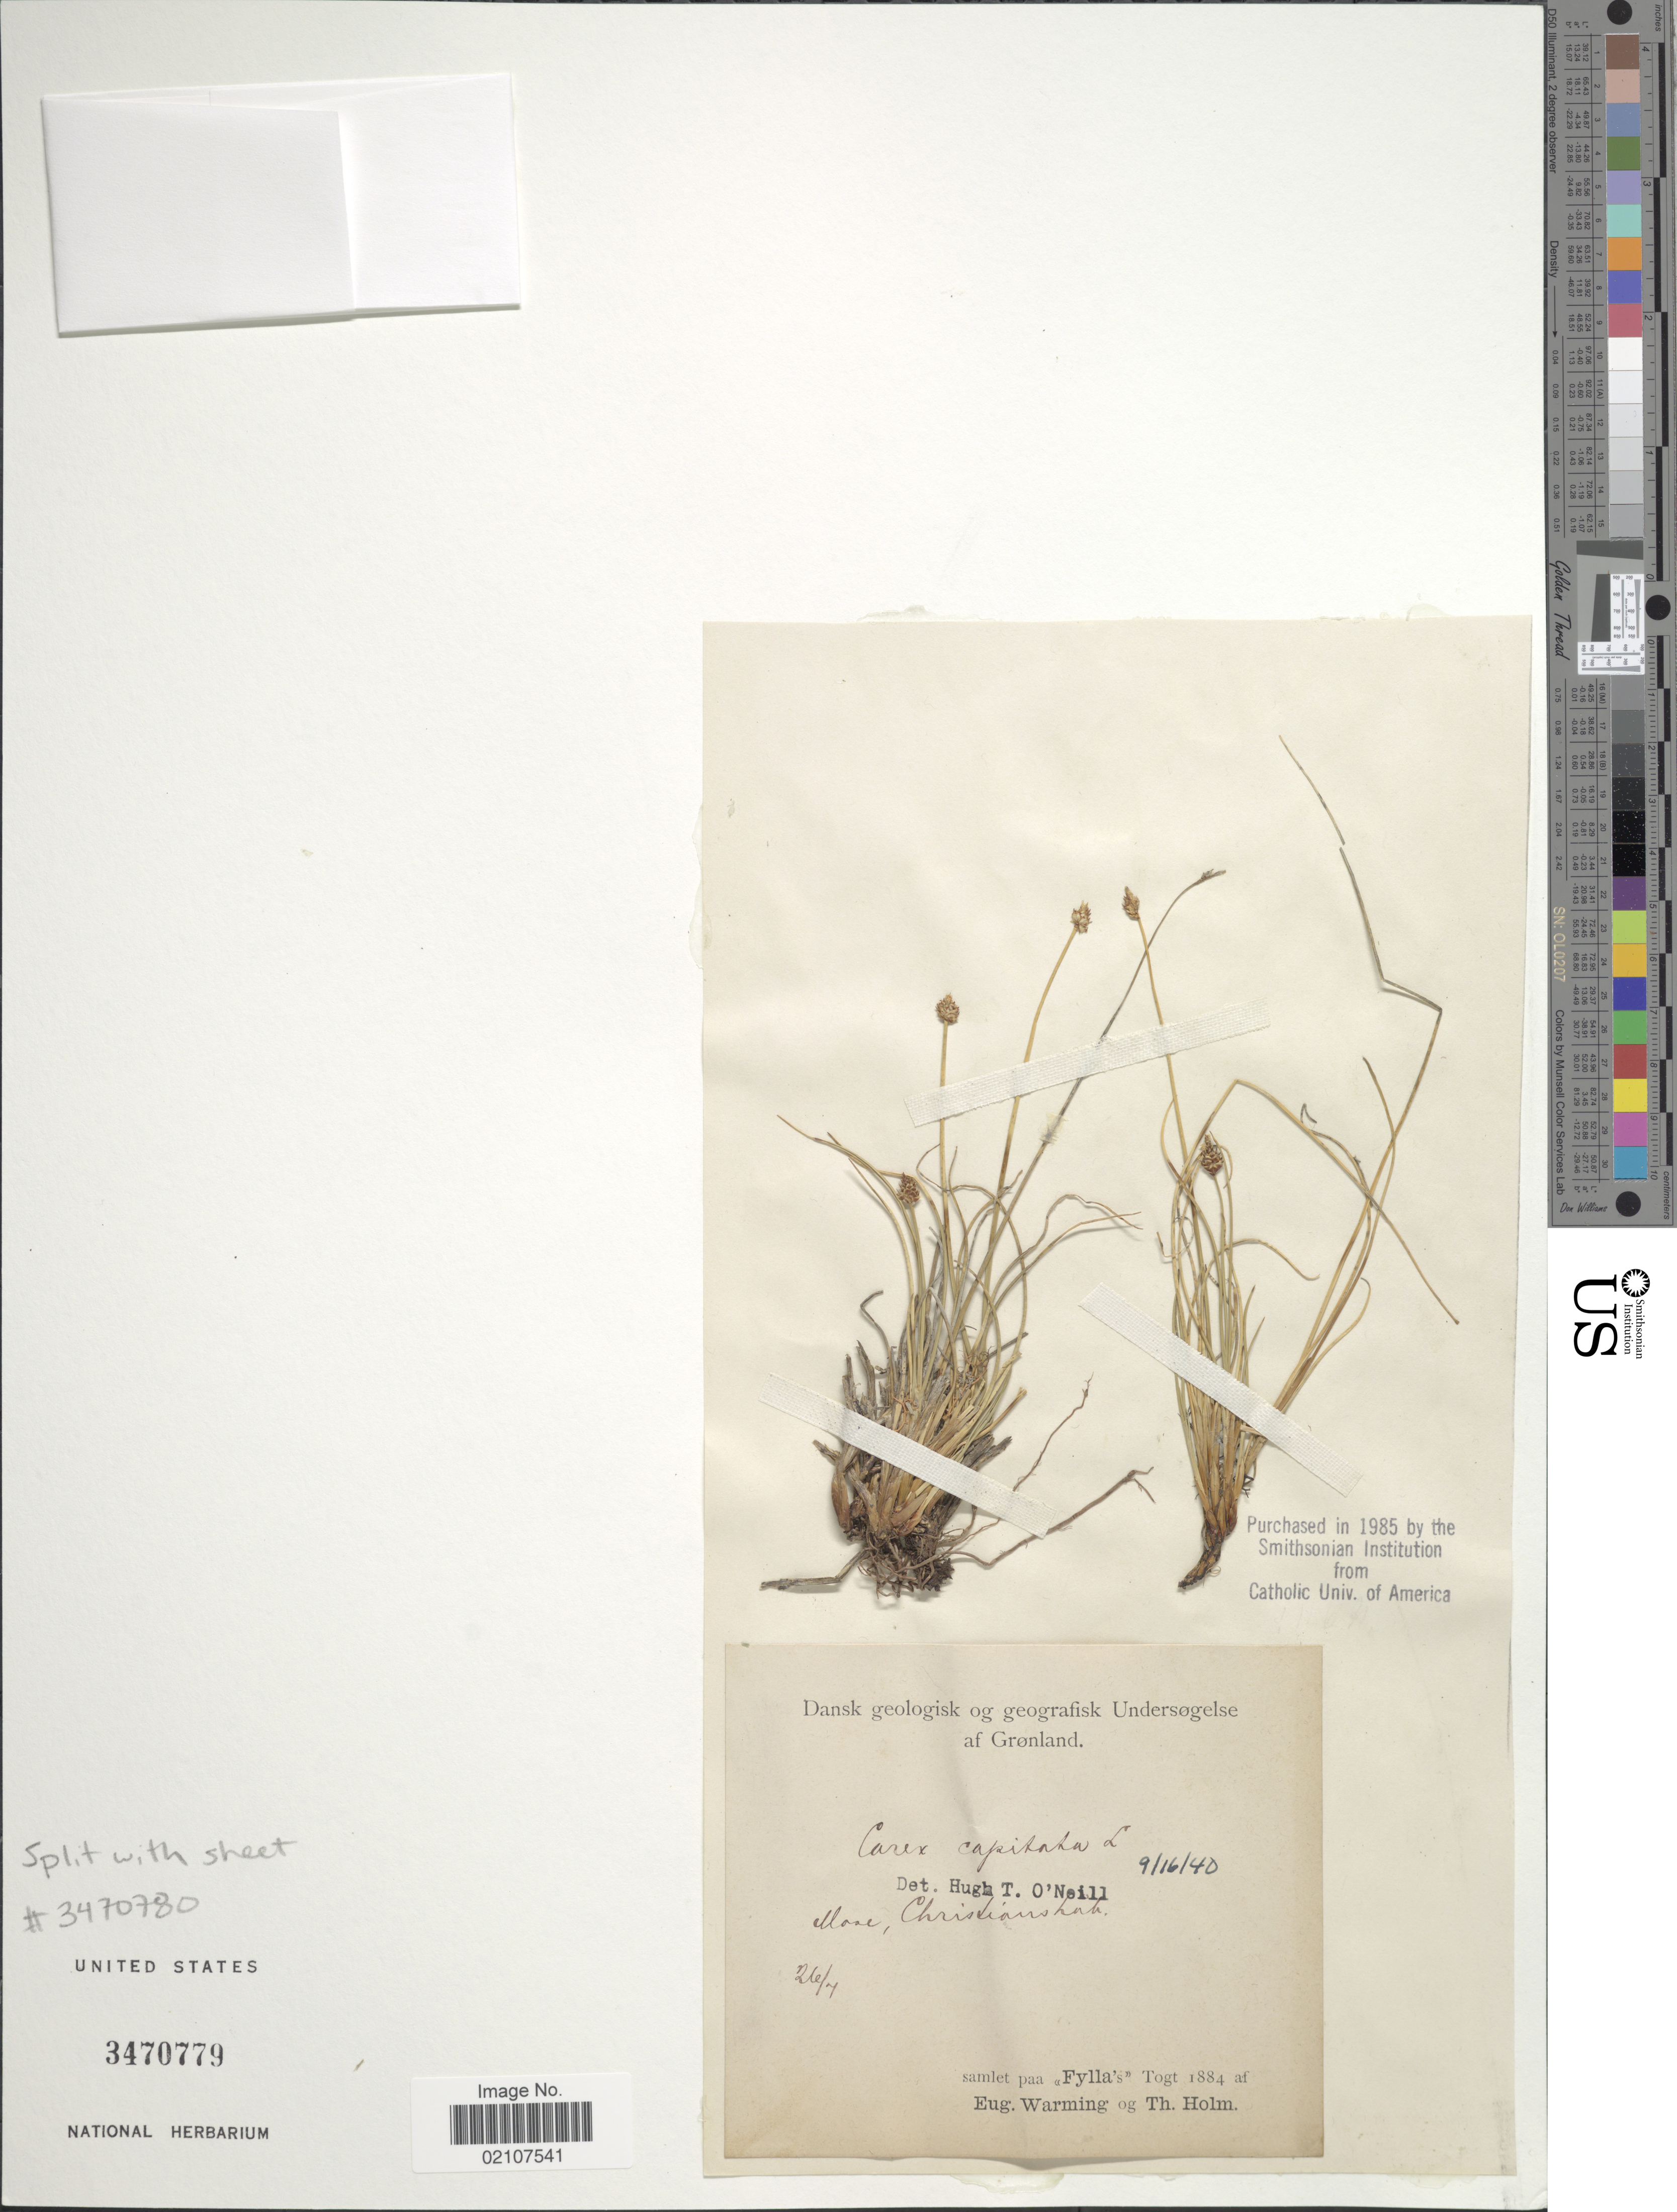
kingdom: Plantae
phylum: Tracheophyta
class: Liliopsida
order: Poales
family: Cyperaceae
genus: Carex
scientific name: Carex capitata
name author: L.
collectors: E. Warming & T. Holm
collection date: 1884-07-26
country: Greenland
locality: Mose, Christianshåb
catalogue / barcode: US 3470779